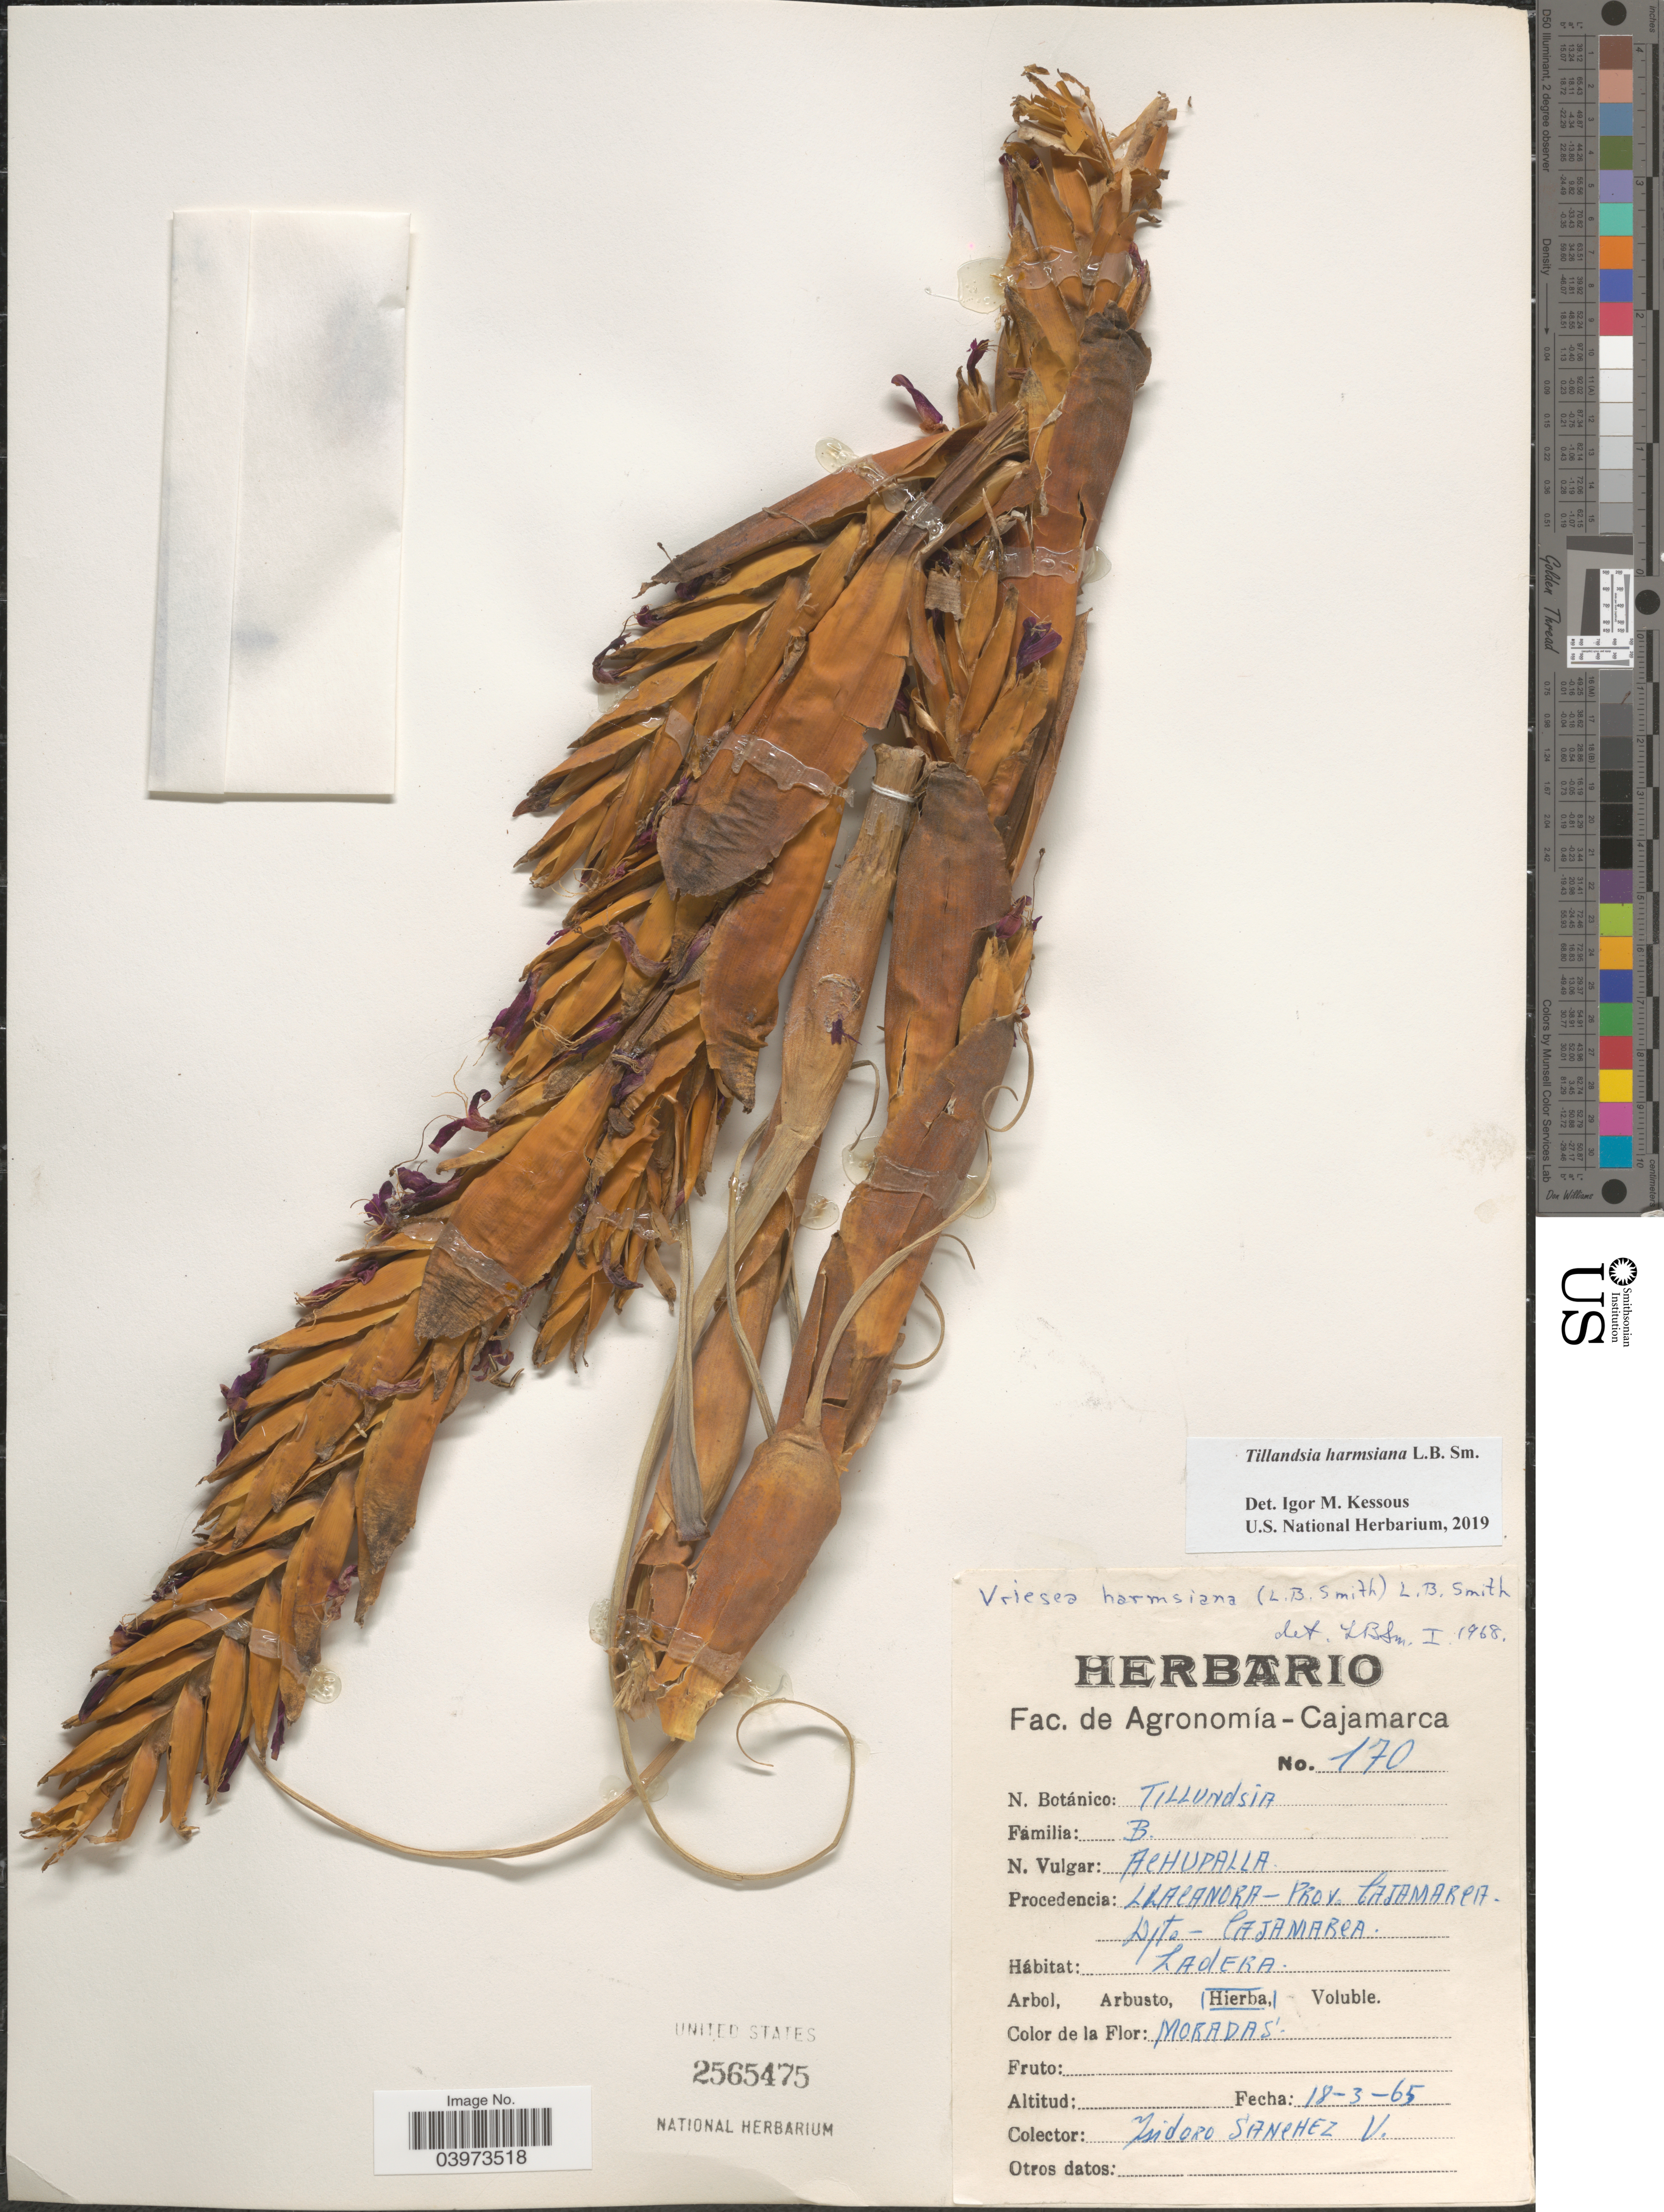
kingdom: Plantae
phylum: Tracheophyta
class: Liliopsida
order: Poales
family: Bromeliaceae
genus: Tillandsia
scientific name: Tillandsia harmsiana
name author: L.B. Sm.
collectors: I. Sánchez Vega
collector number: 170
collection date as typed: Transcribed d/m/y: 18/3/65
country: Peru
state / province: Cajamarca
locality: Llacanora - Prov. Cajamarca. Dpto. Cajamarca.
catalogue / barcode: US 2565475